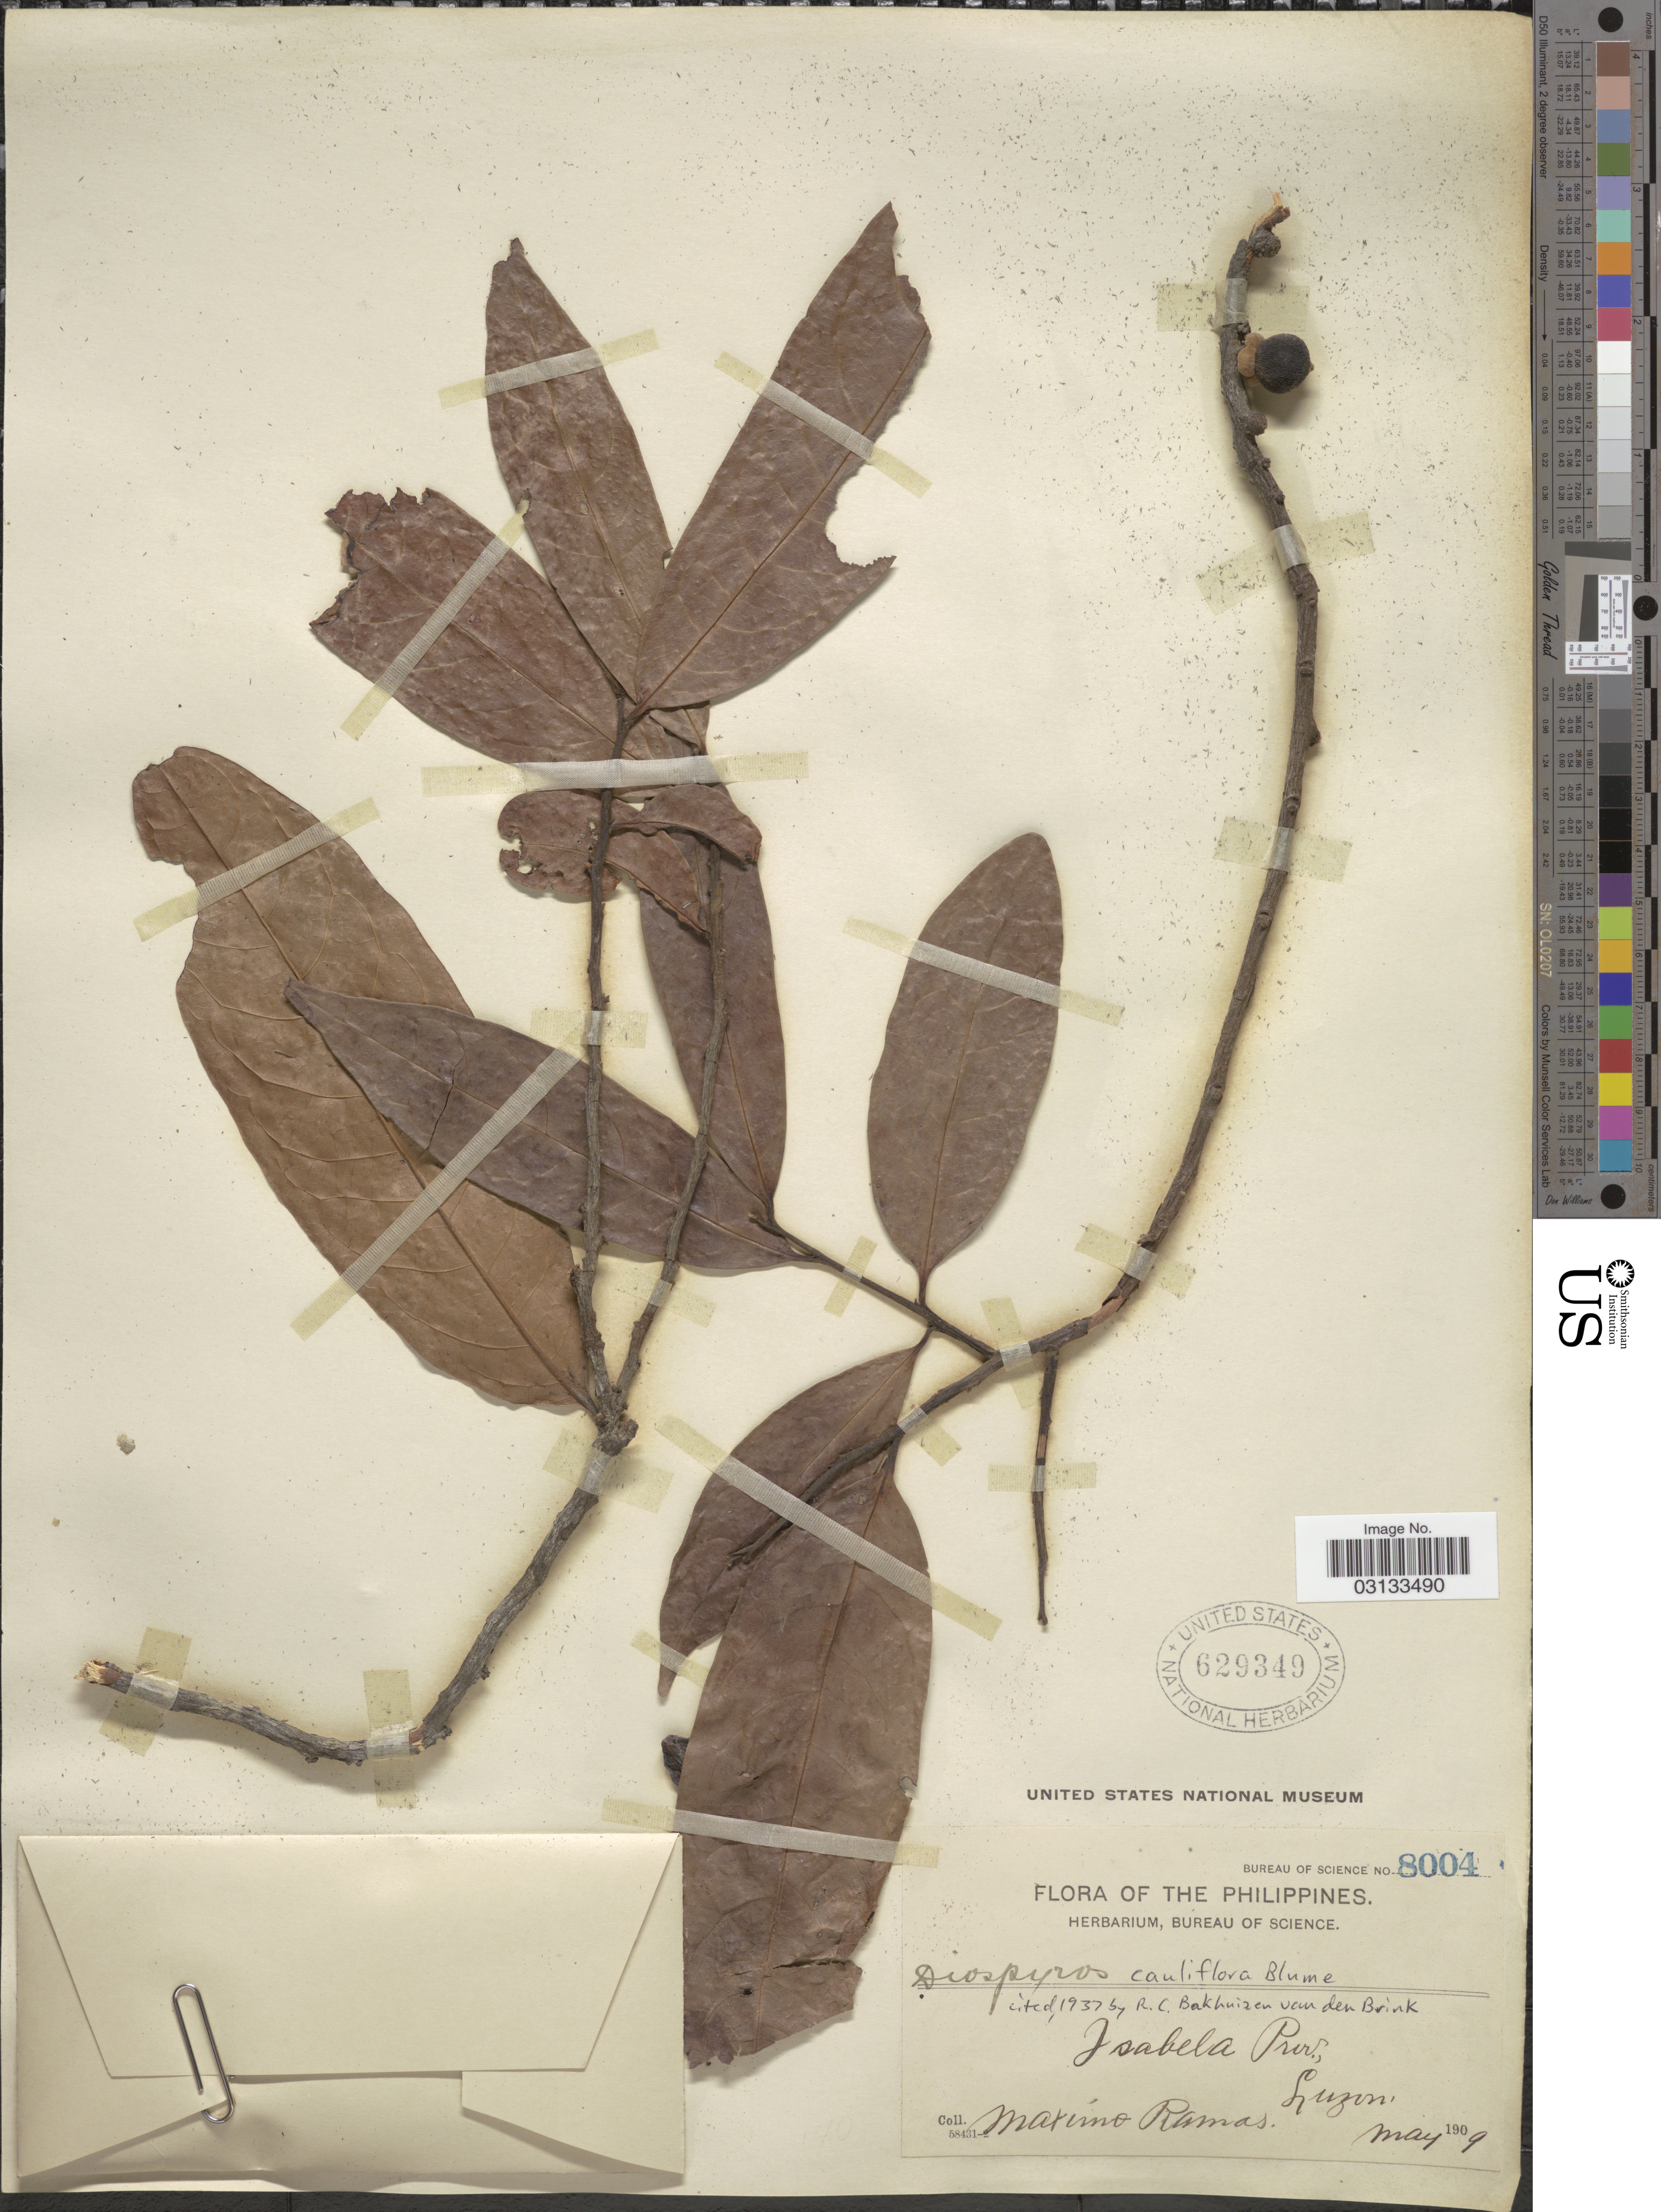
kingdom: Plantae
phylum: Tracheophyta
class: Magnoliopsida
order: Ericales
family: Ebenaceae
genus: Diospyros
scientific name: Diospyros cauliflora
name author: Blume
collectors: M. Ramos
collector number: Bureau of Science 8004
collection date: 1909-05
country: Philippines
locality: Isabela Prov., Luzon.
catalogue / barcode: US 629349